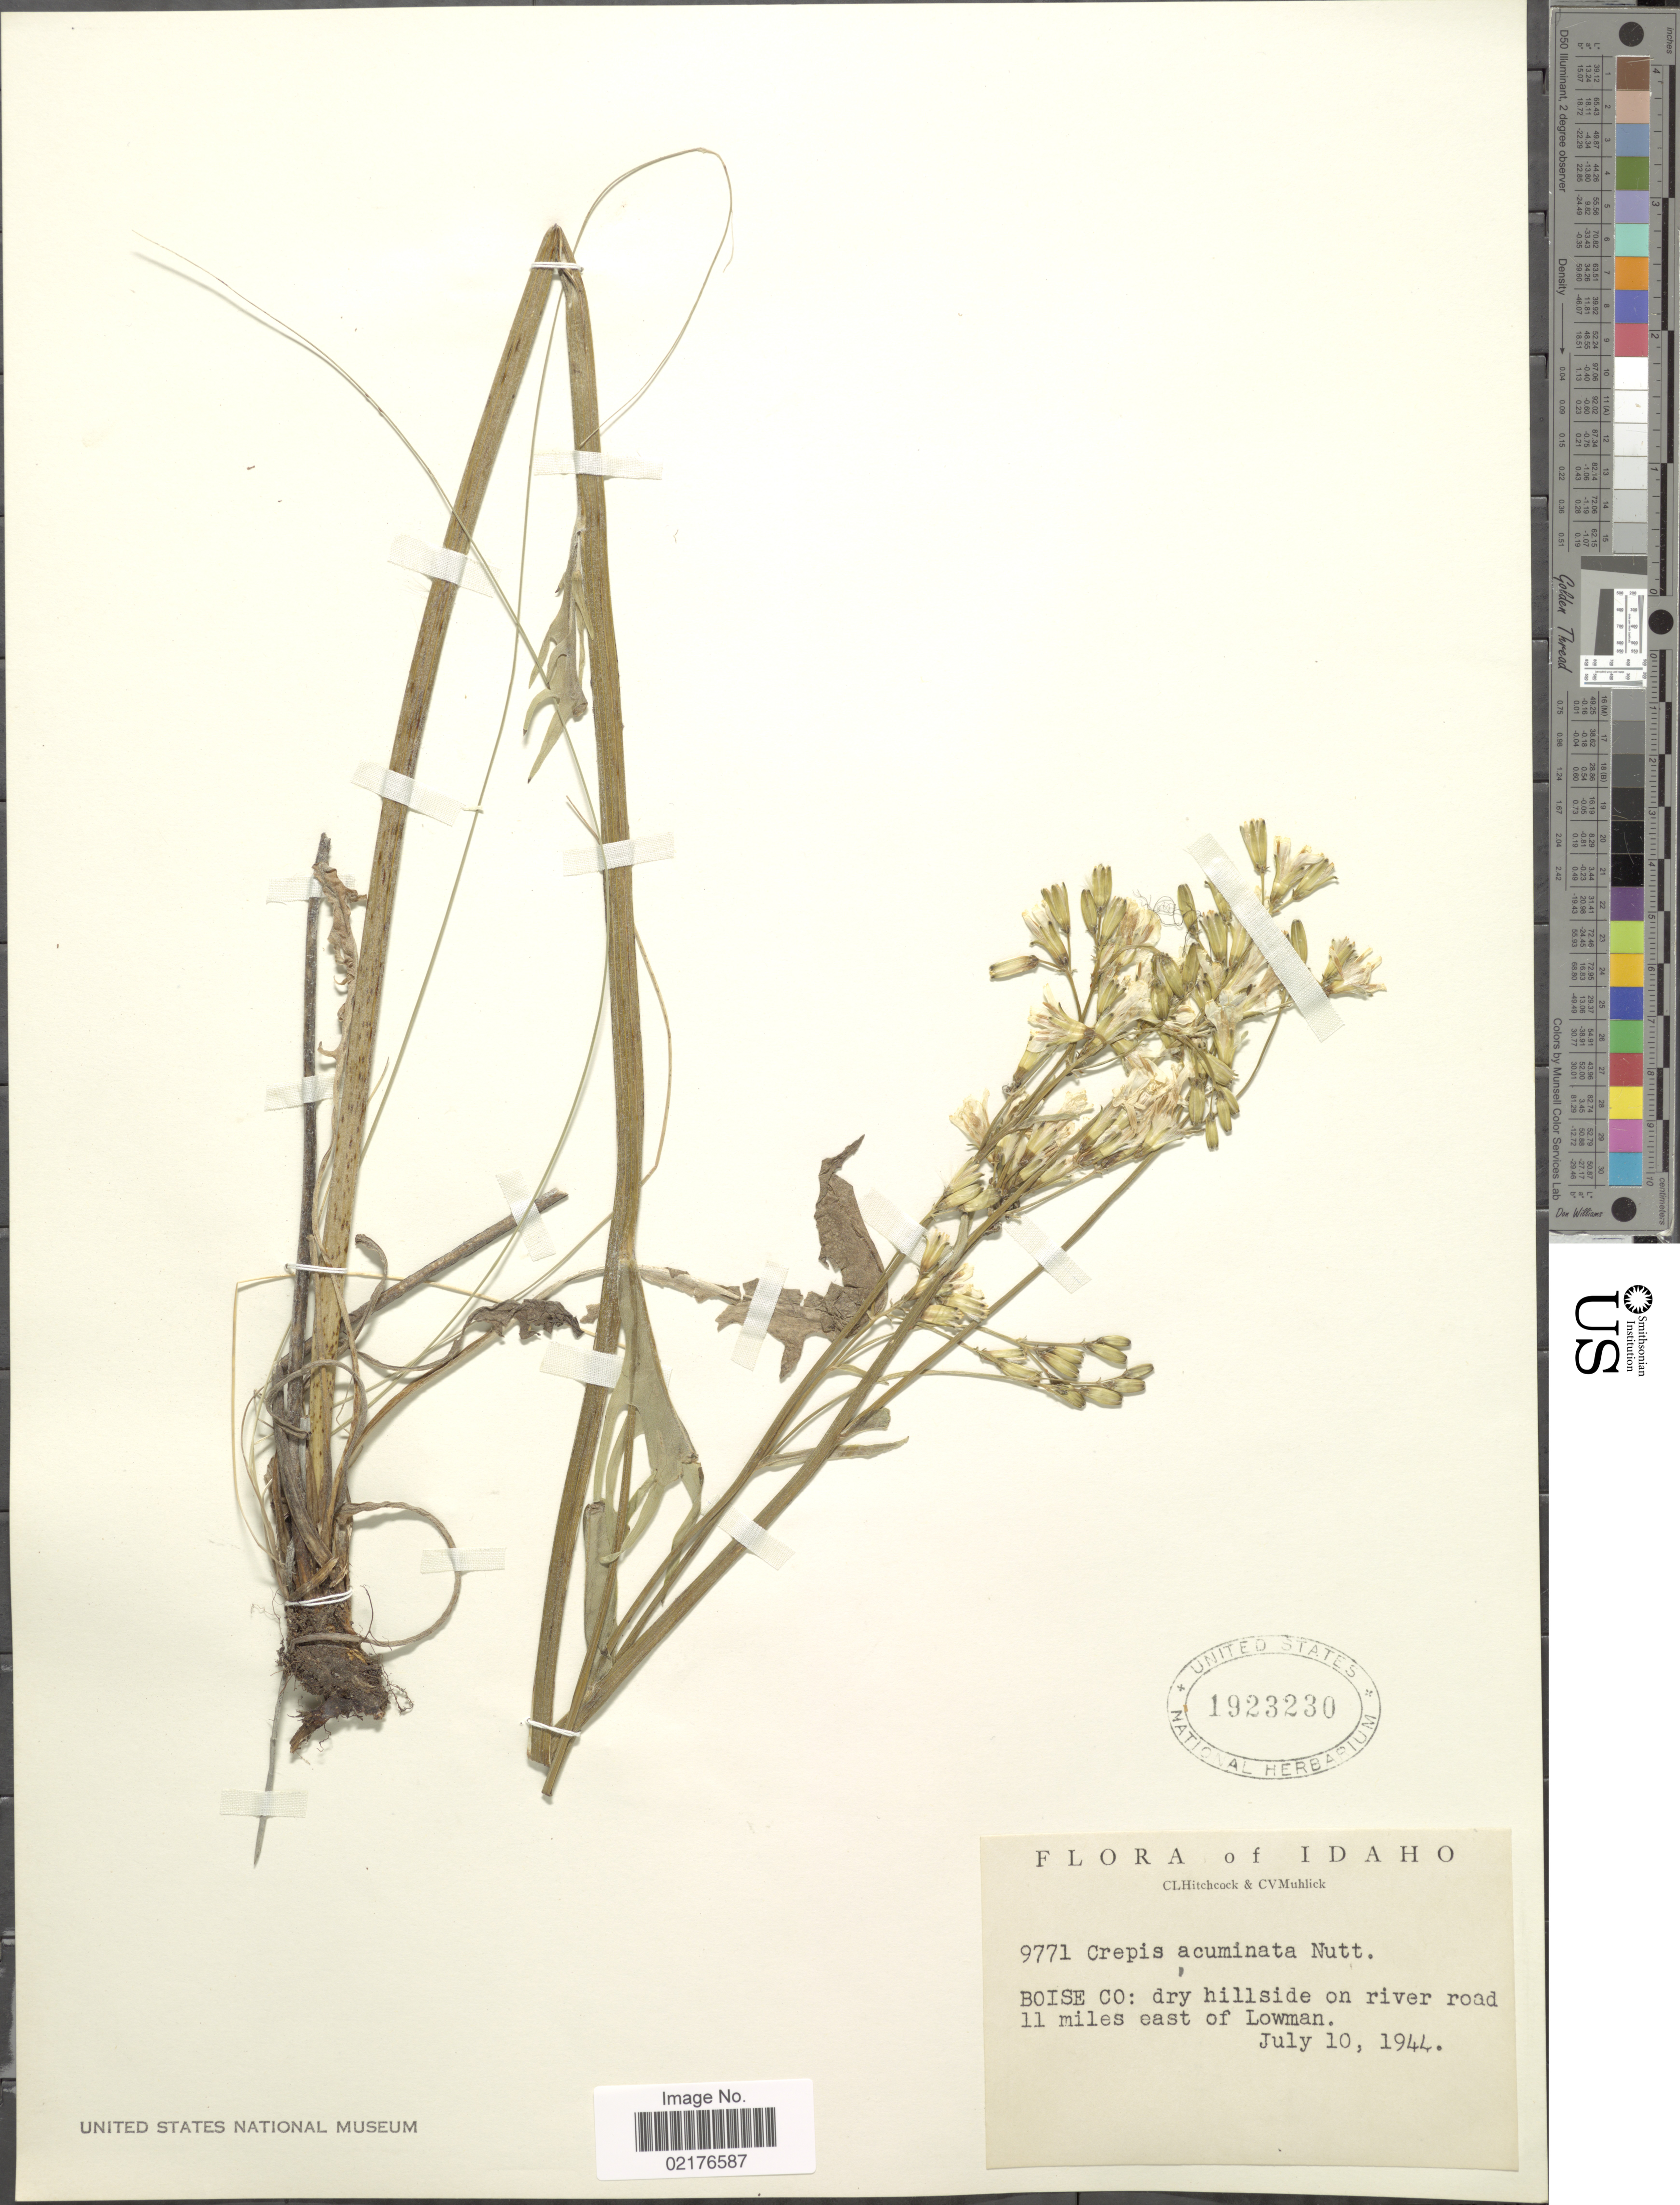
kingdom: Plantae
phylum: Tracheophyta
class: Magnoliopsida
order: Asterales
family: Asteraceae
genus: Crepis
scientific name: Crepis acuminata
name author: Nutt.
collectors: C. L. Hitchcock & C. V. Muhlick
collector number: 9771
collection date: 1944-07-10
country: United States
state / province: Idaho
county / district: Boise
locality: dry hillside on river road 11 miles east of Lowman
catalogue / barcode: US 1923230